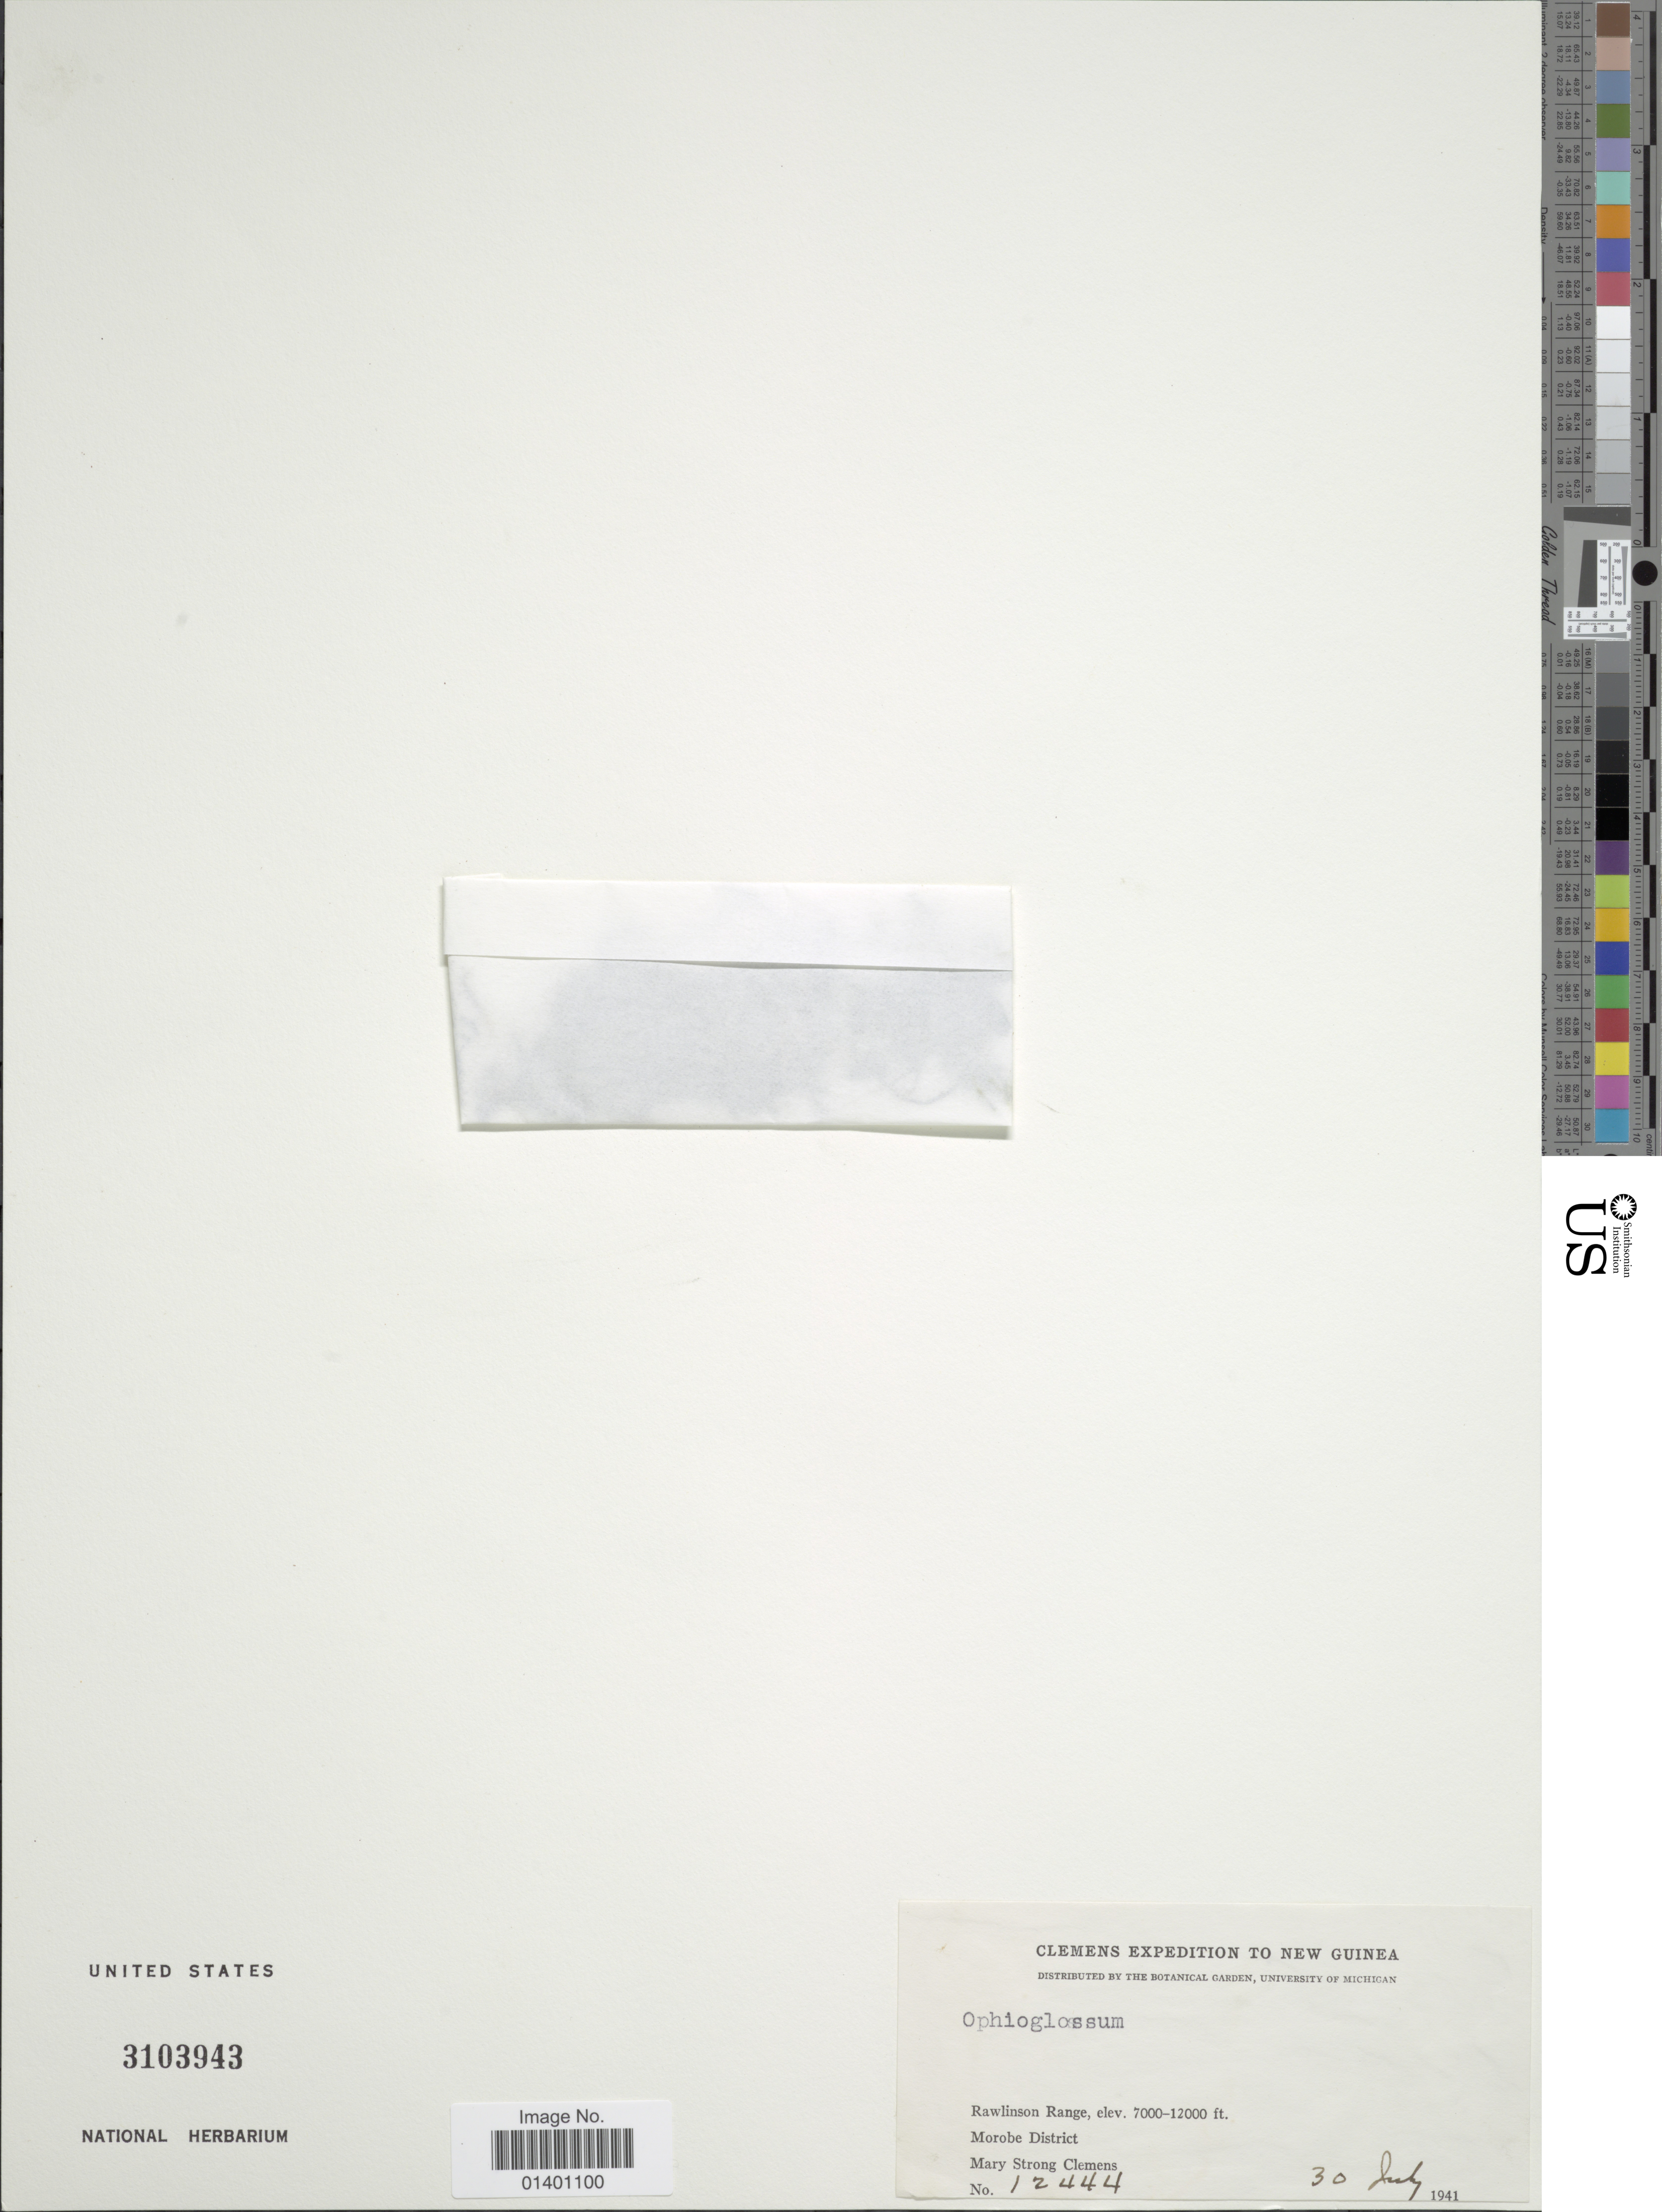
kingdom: Plantae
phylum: Tracheophyta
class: Polypodiopsida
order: Ophioglossales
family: Ophioglossaceae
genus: Ophioglossum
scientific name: Ophioglossum reticulatum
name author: L.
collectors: M. S. Clemens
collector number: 12444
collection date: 1941-07-30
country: Papua New Guinea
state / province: Morobe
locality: New Guinea, Rawlinson Range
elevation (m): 2134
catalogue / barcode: US 3103943